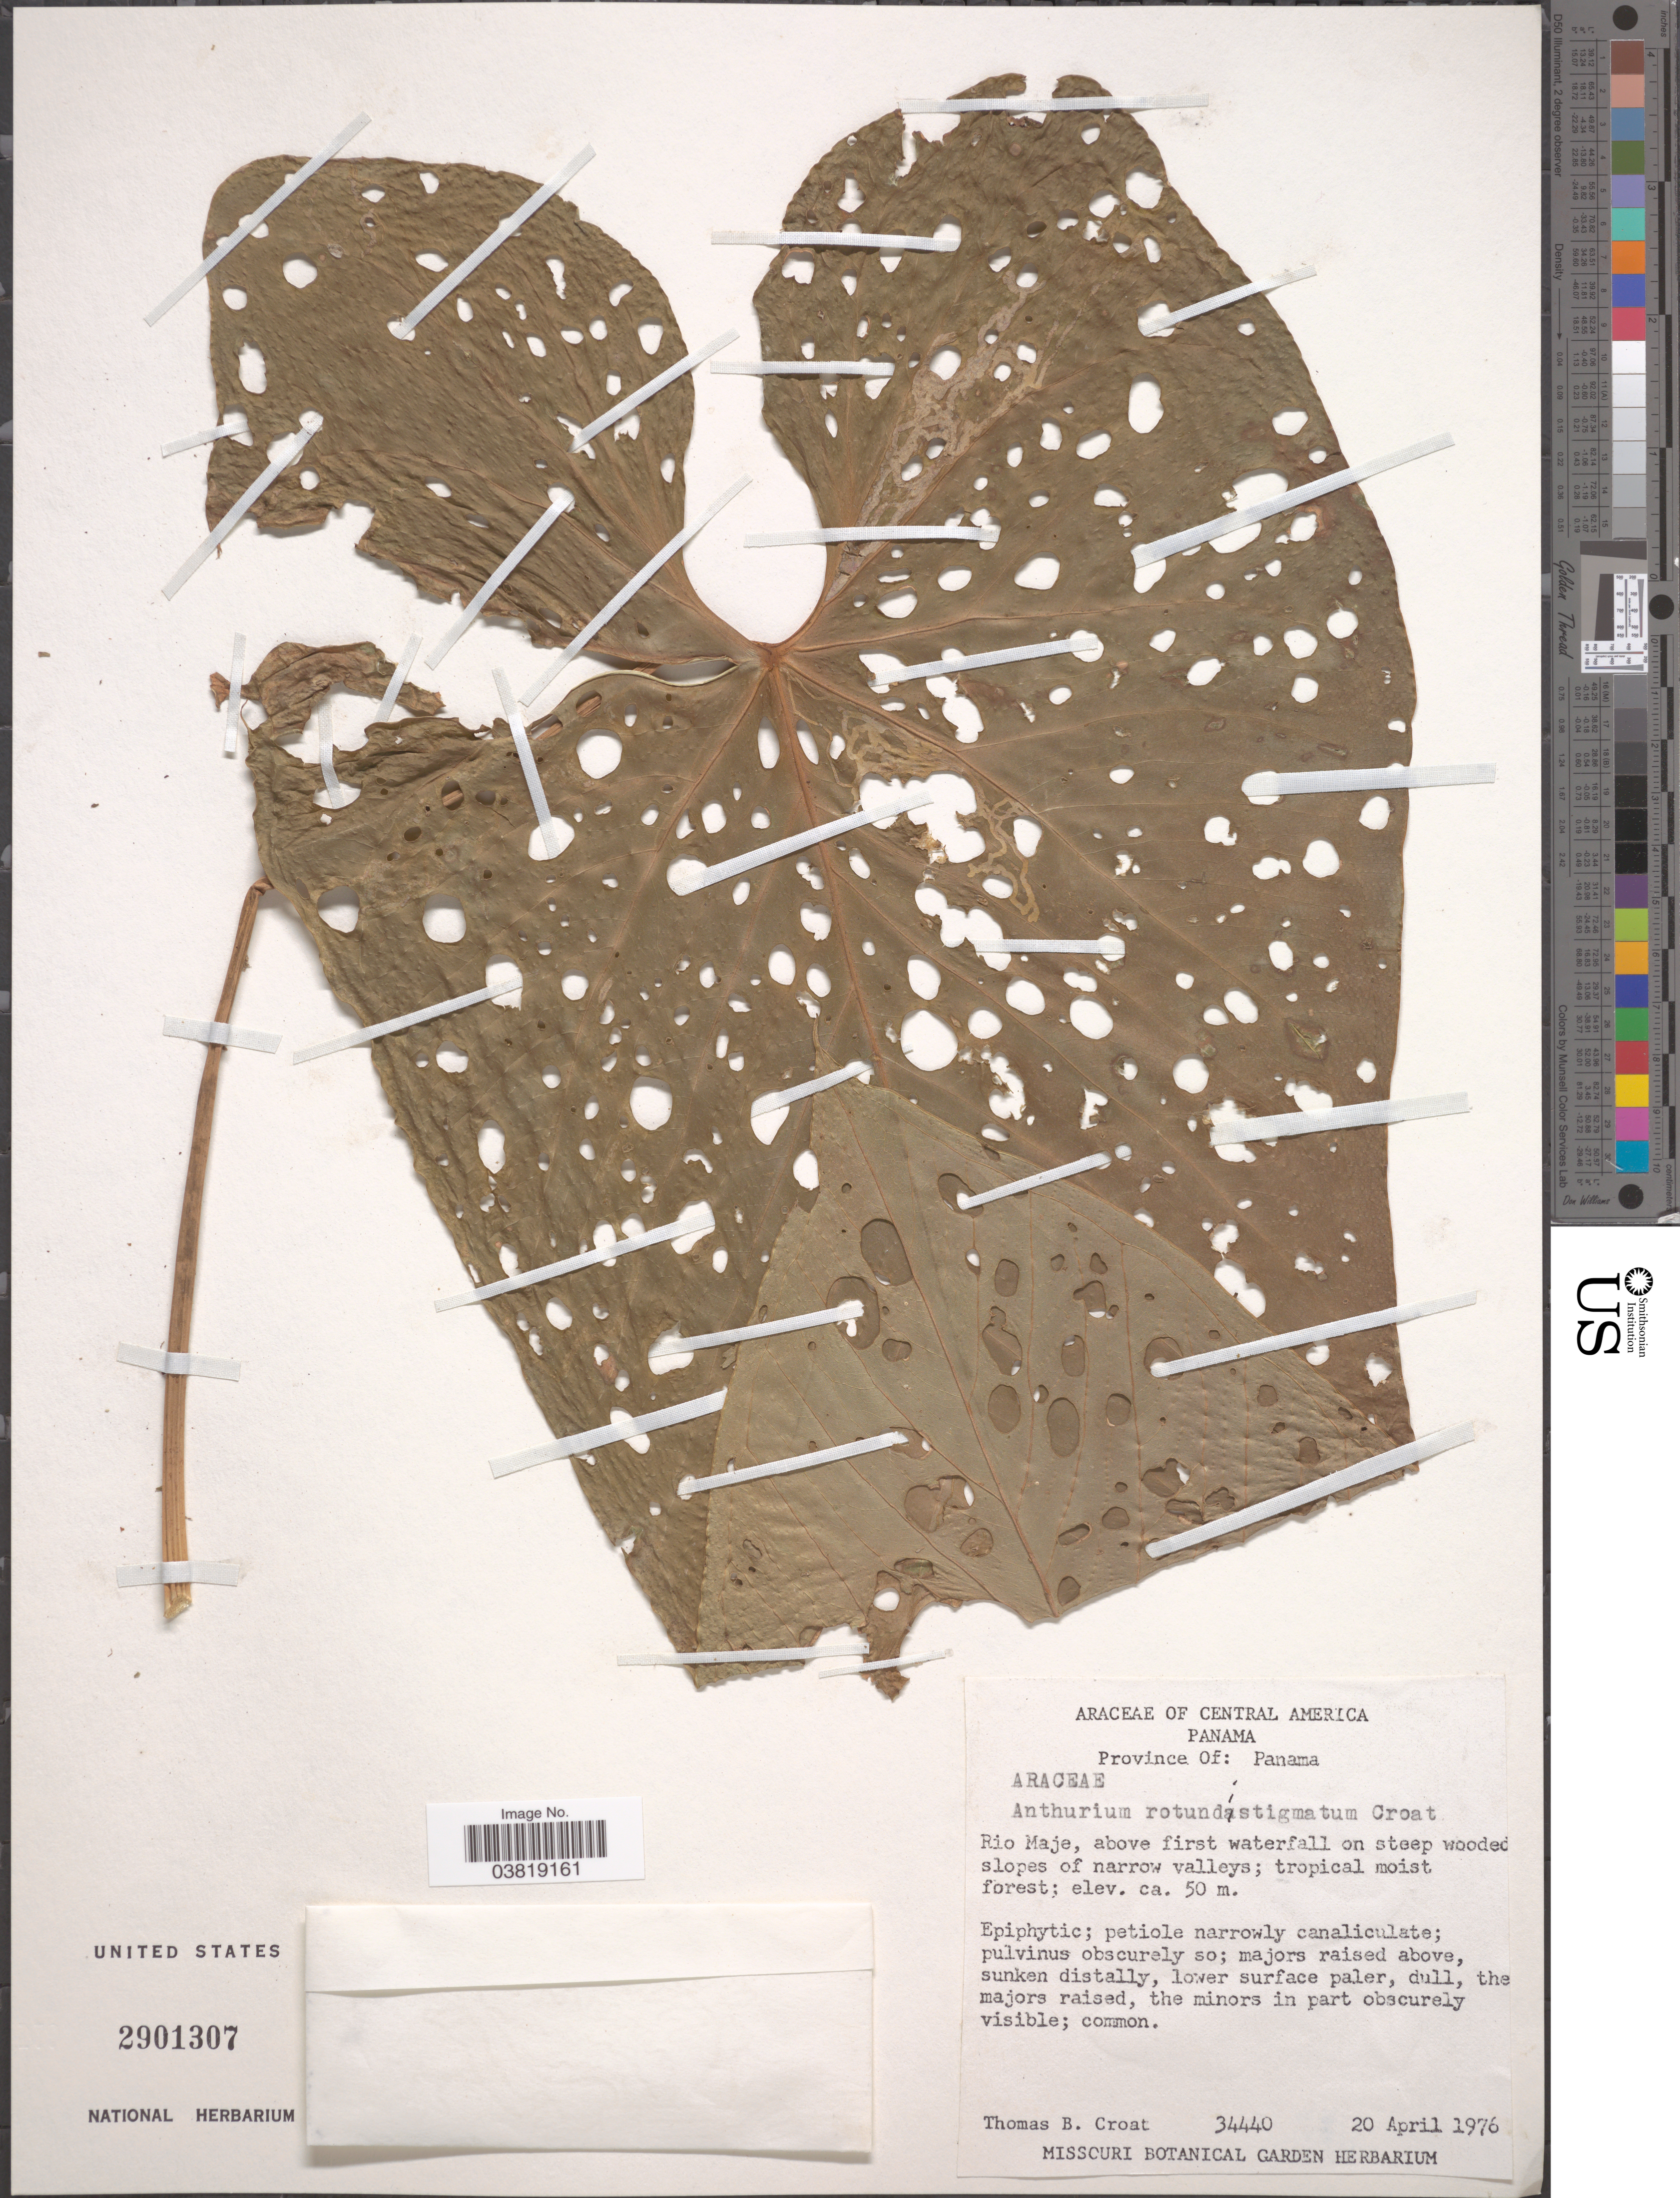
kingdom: Plantae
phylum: Tracheophyta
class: Liliopsida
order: Alismatales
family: Araceae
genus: Anthurium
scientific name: Anthurium rotundistigmatum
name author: Croat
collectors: T. B. Croat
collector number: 34440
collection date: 1976-04-20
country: Panama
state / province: Panamá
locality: Province Of: Panama. Rio Maje, above first waterfall on steep wooded slopes of narrow valleys.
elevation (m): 50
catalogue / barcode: US 2901307